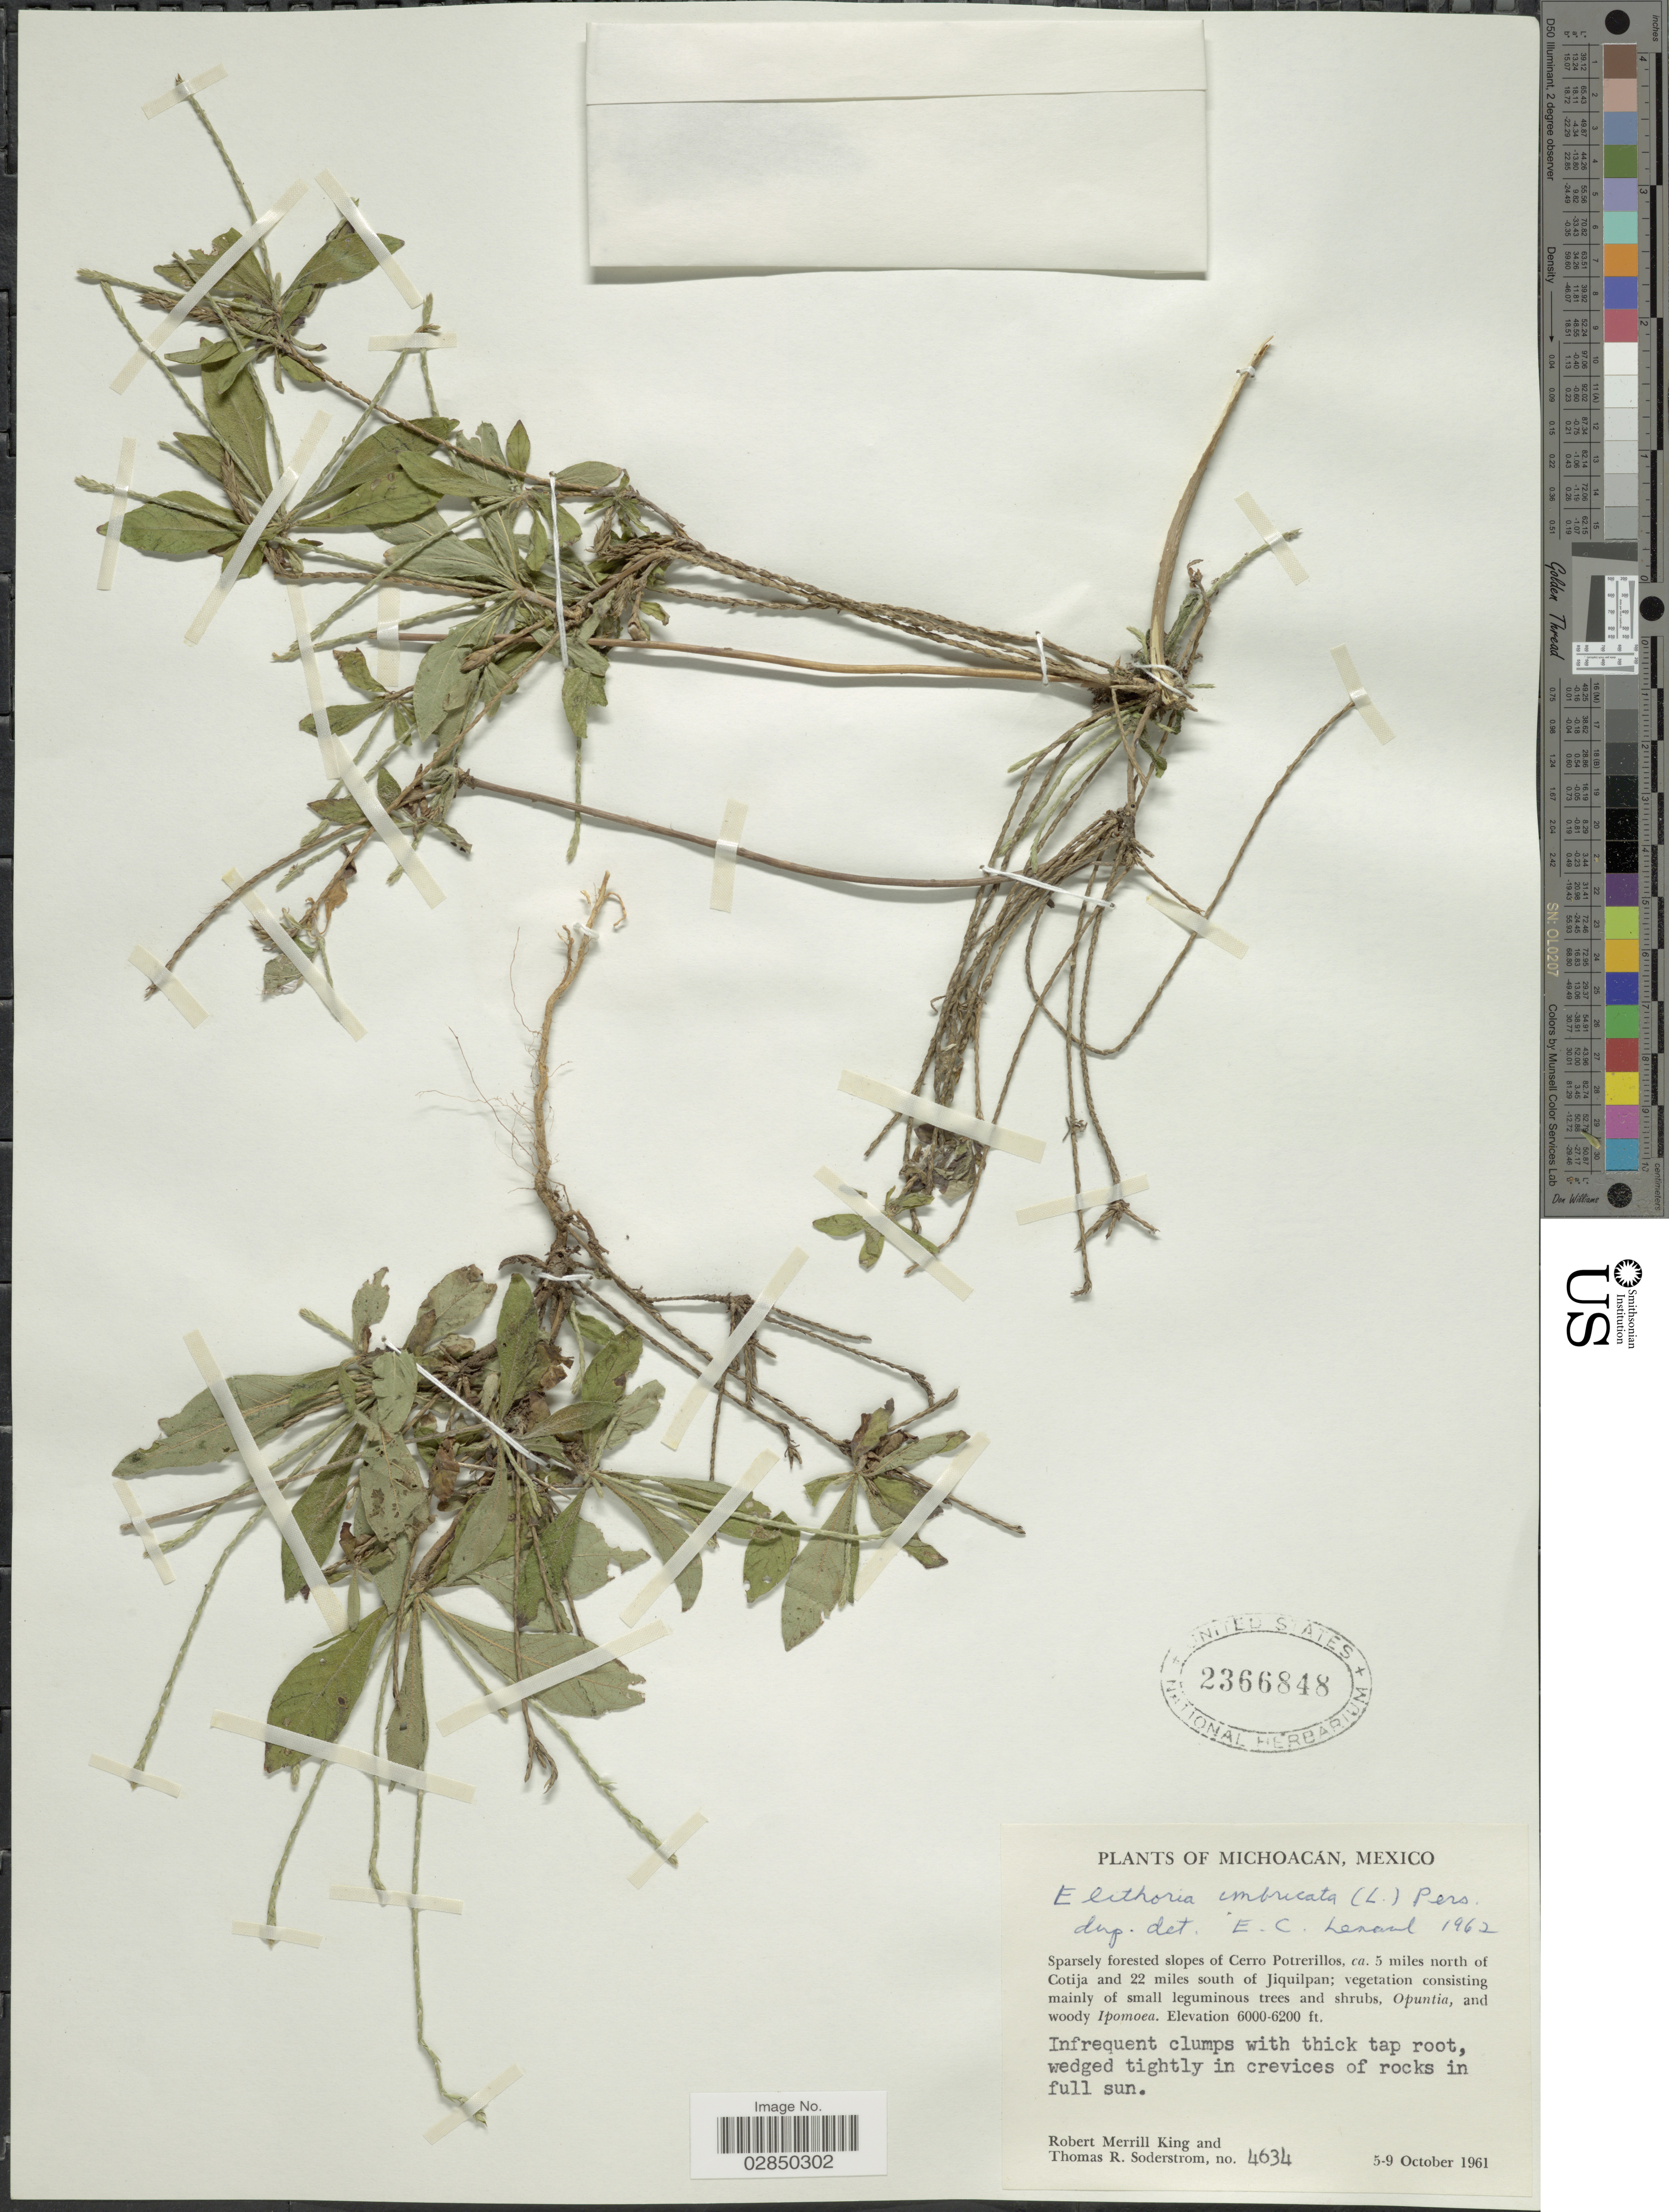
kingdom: Plantae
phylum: Tracheophyta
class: Magnoliopsida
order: Lamiales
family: Acanthaceae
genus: Elytraria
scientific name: Elytraria imbricata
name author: (Vahl) Pers.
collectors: R. M. King & T. R. Soderstrom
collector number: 4634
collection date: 1961-10-05/1961-10-09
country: Mexico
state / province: Michoacán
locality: Slopes of Cerro Potrerillos, ca. 5 miles north of Cotija and 22 miles south of Jiquilpan.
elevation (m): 1829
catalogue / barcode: US 2366848